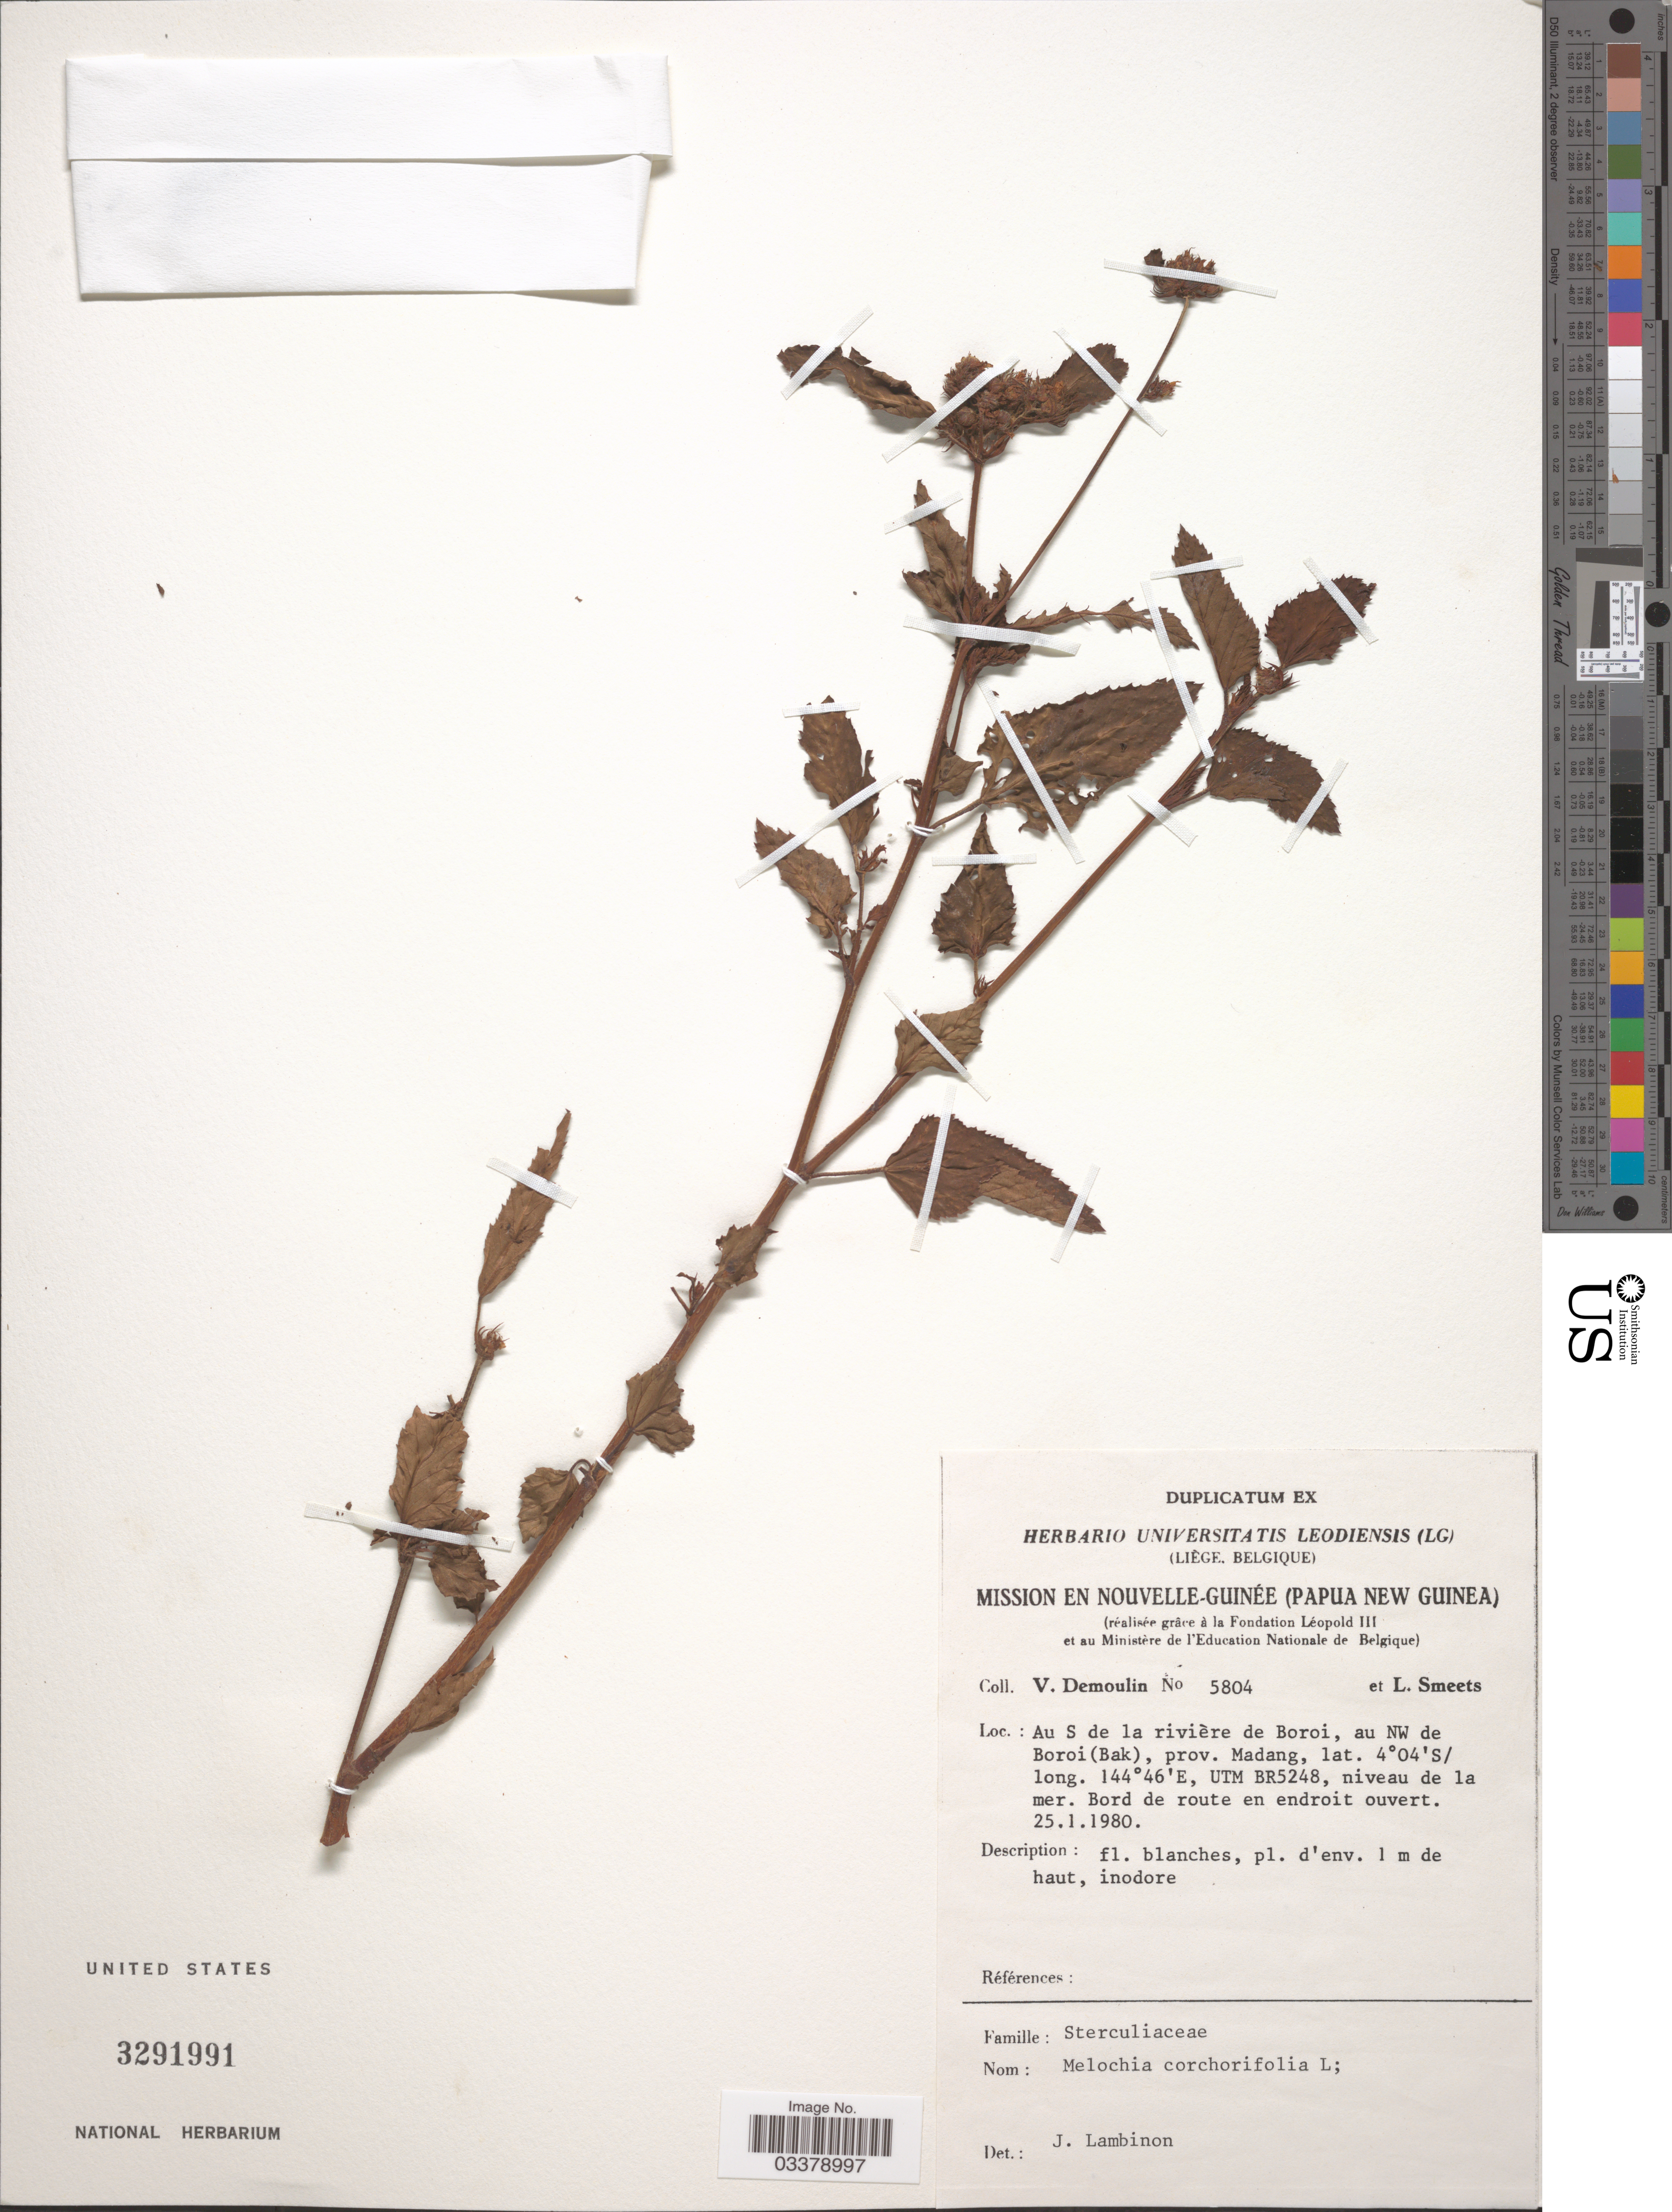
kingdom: Plantae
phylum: Tracheophyta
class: Magnoliopsida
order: Malvales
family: Malvaceae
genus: Melochia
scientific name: Melochia corchorifolia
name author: L.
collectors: V. Demoulin & L. Smeets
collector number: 5804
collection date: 1980-01-25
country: Papua New Guinea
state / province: Madang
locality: Nouvelle-Guinée. Au S de la rivière de Boroi, au NW de Boroi (Bak), UTM BR5248, niveau de la mer. Bord de route en endroit ouvert.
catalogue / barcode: US 3291991